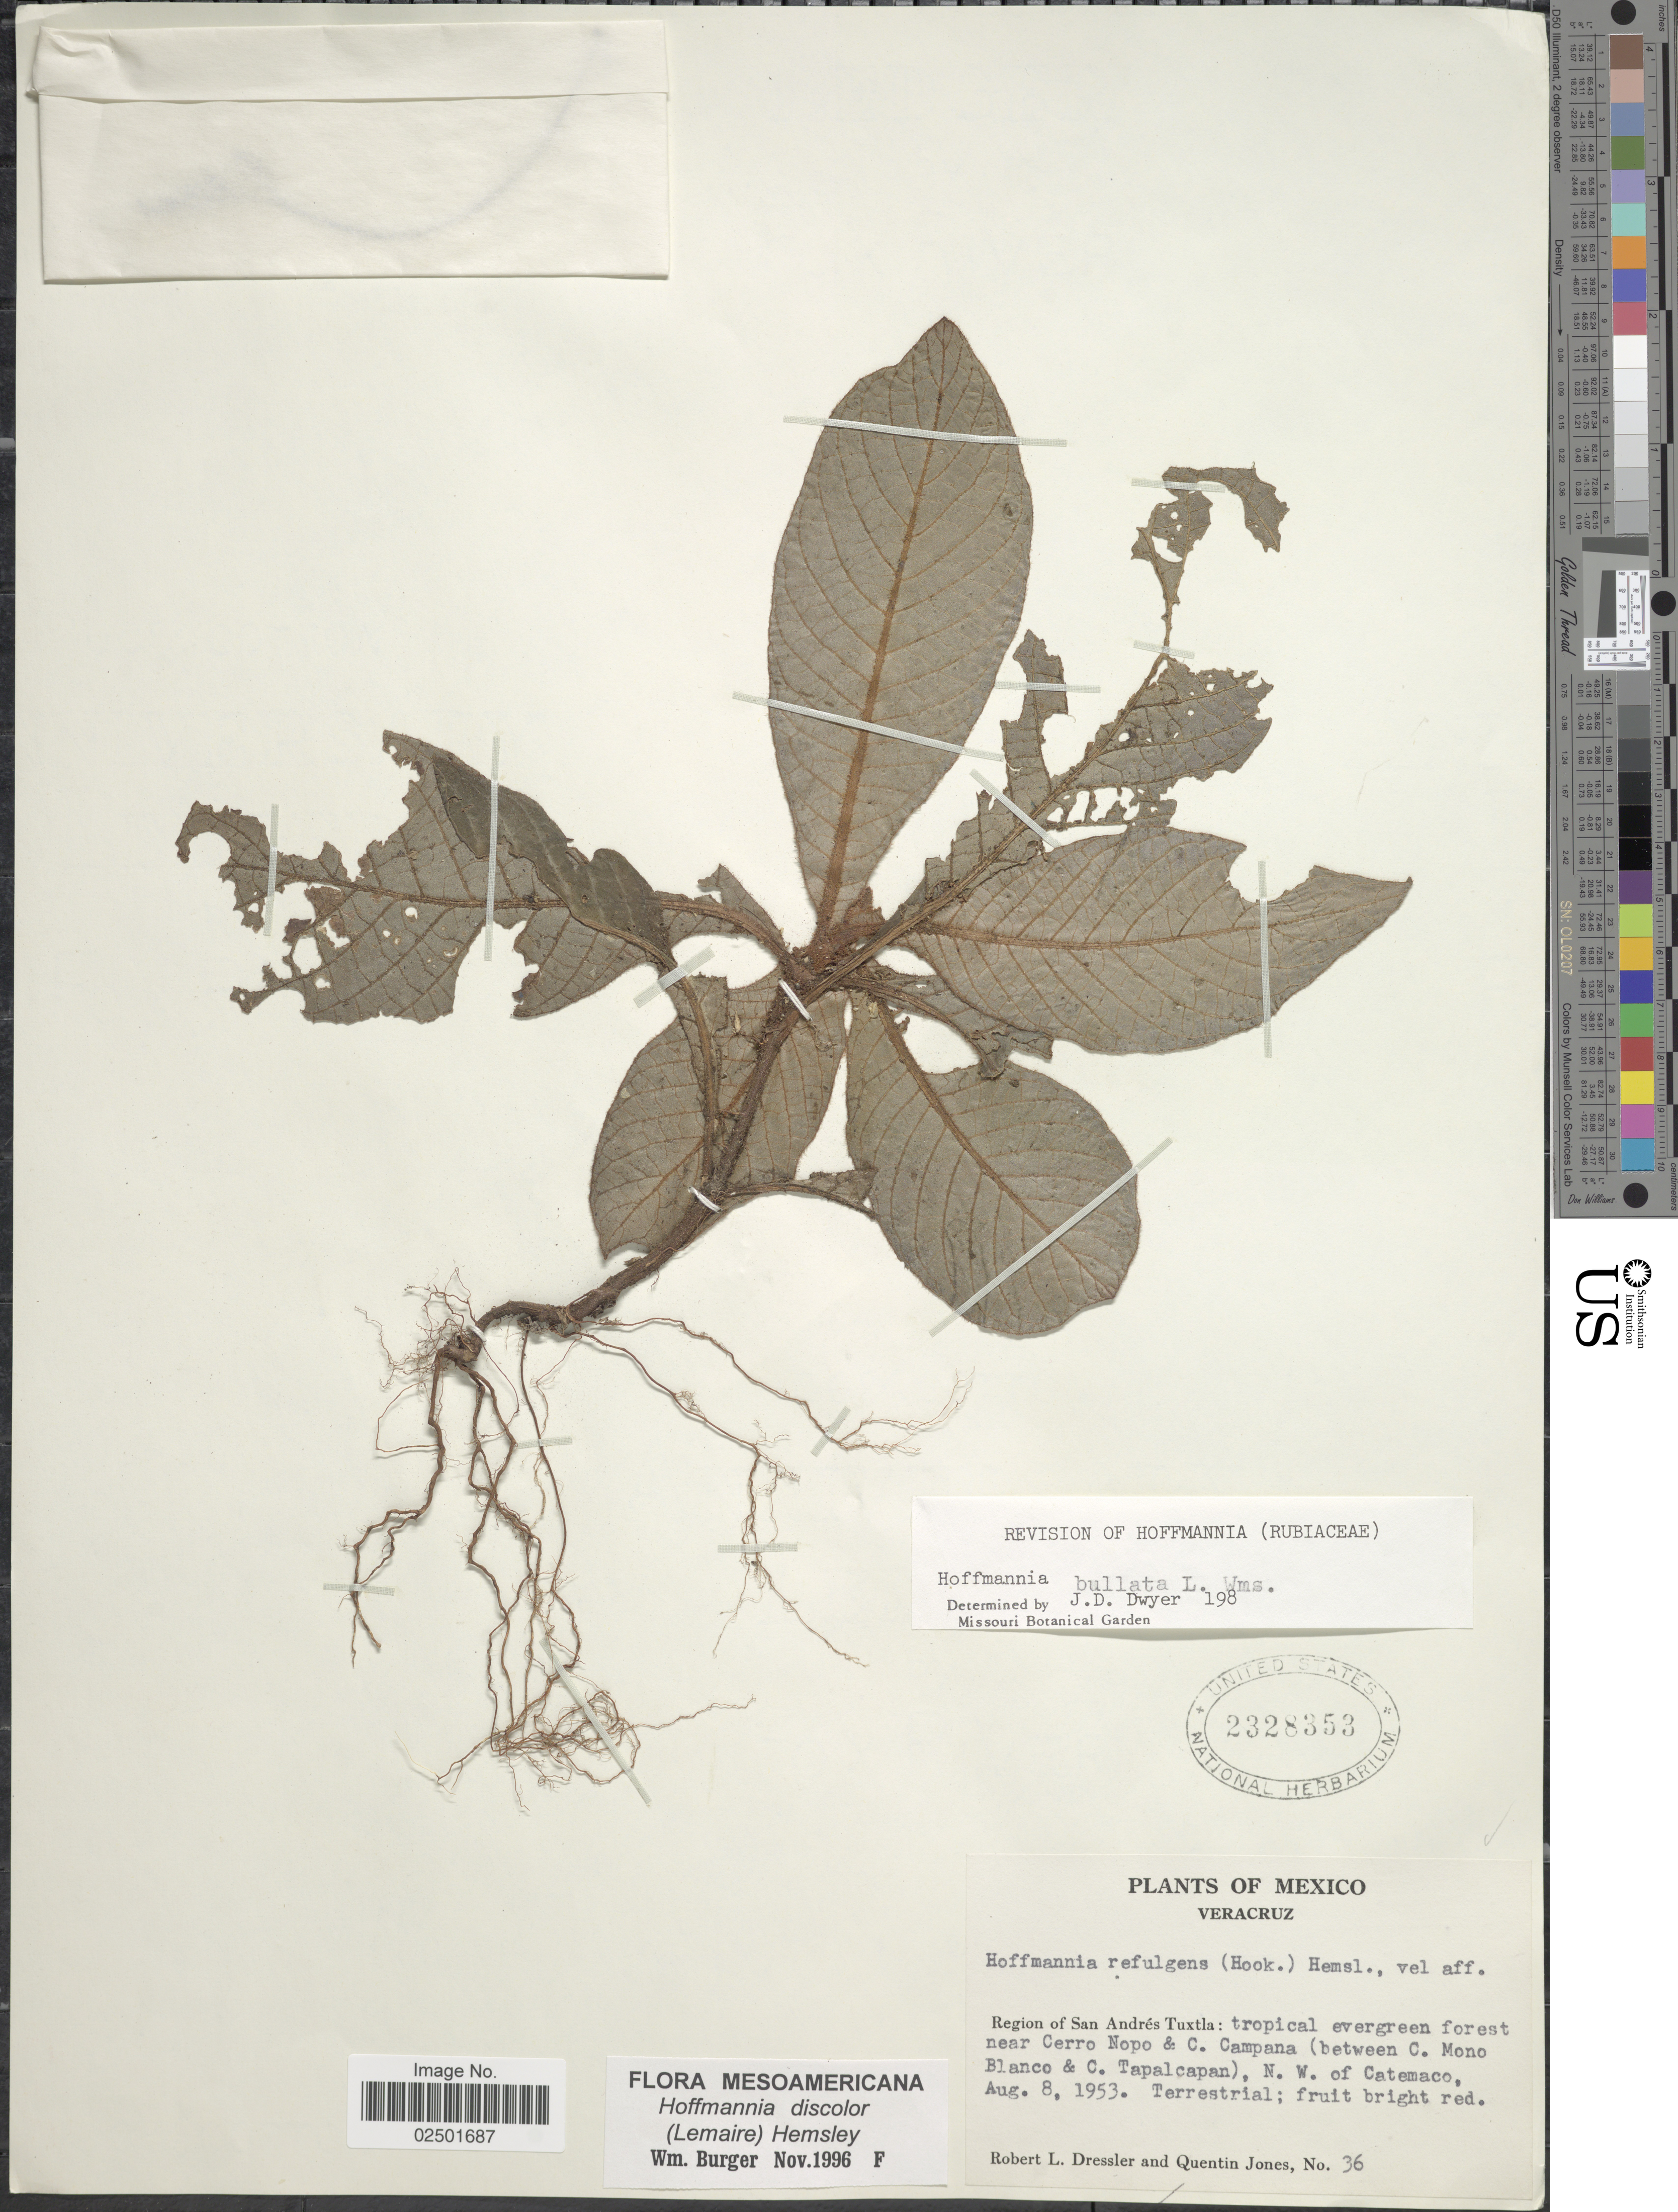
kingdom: Plantae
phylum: Tracheophyta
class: Magnoliopsida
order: Gentianales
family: Rubiaceae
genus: Hoffmannia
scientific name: Hoffmannia discolor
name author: (Lem.) Hemsl.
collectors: R. Dressler & Q. Jones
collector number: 36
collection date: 1953-08-08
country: Mexico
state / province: Veracruz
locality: Region of San Andrés Tuxtla: near Cerro Nopo & C. Campana (between C. Mono Blanco & C. Tapalcapan), N.W. of Catemaco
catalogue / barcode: US 2328353